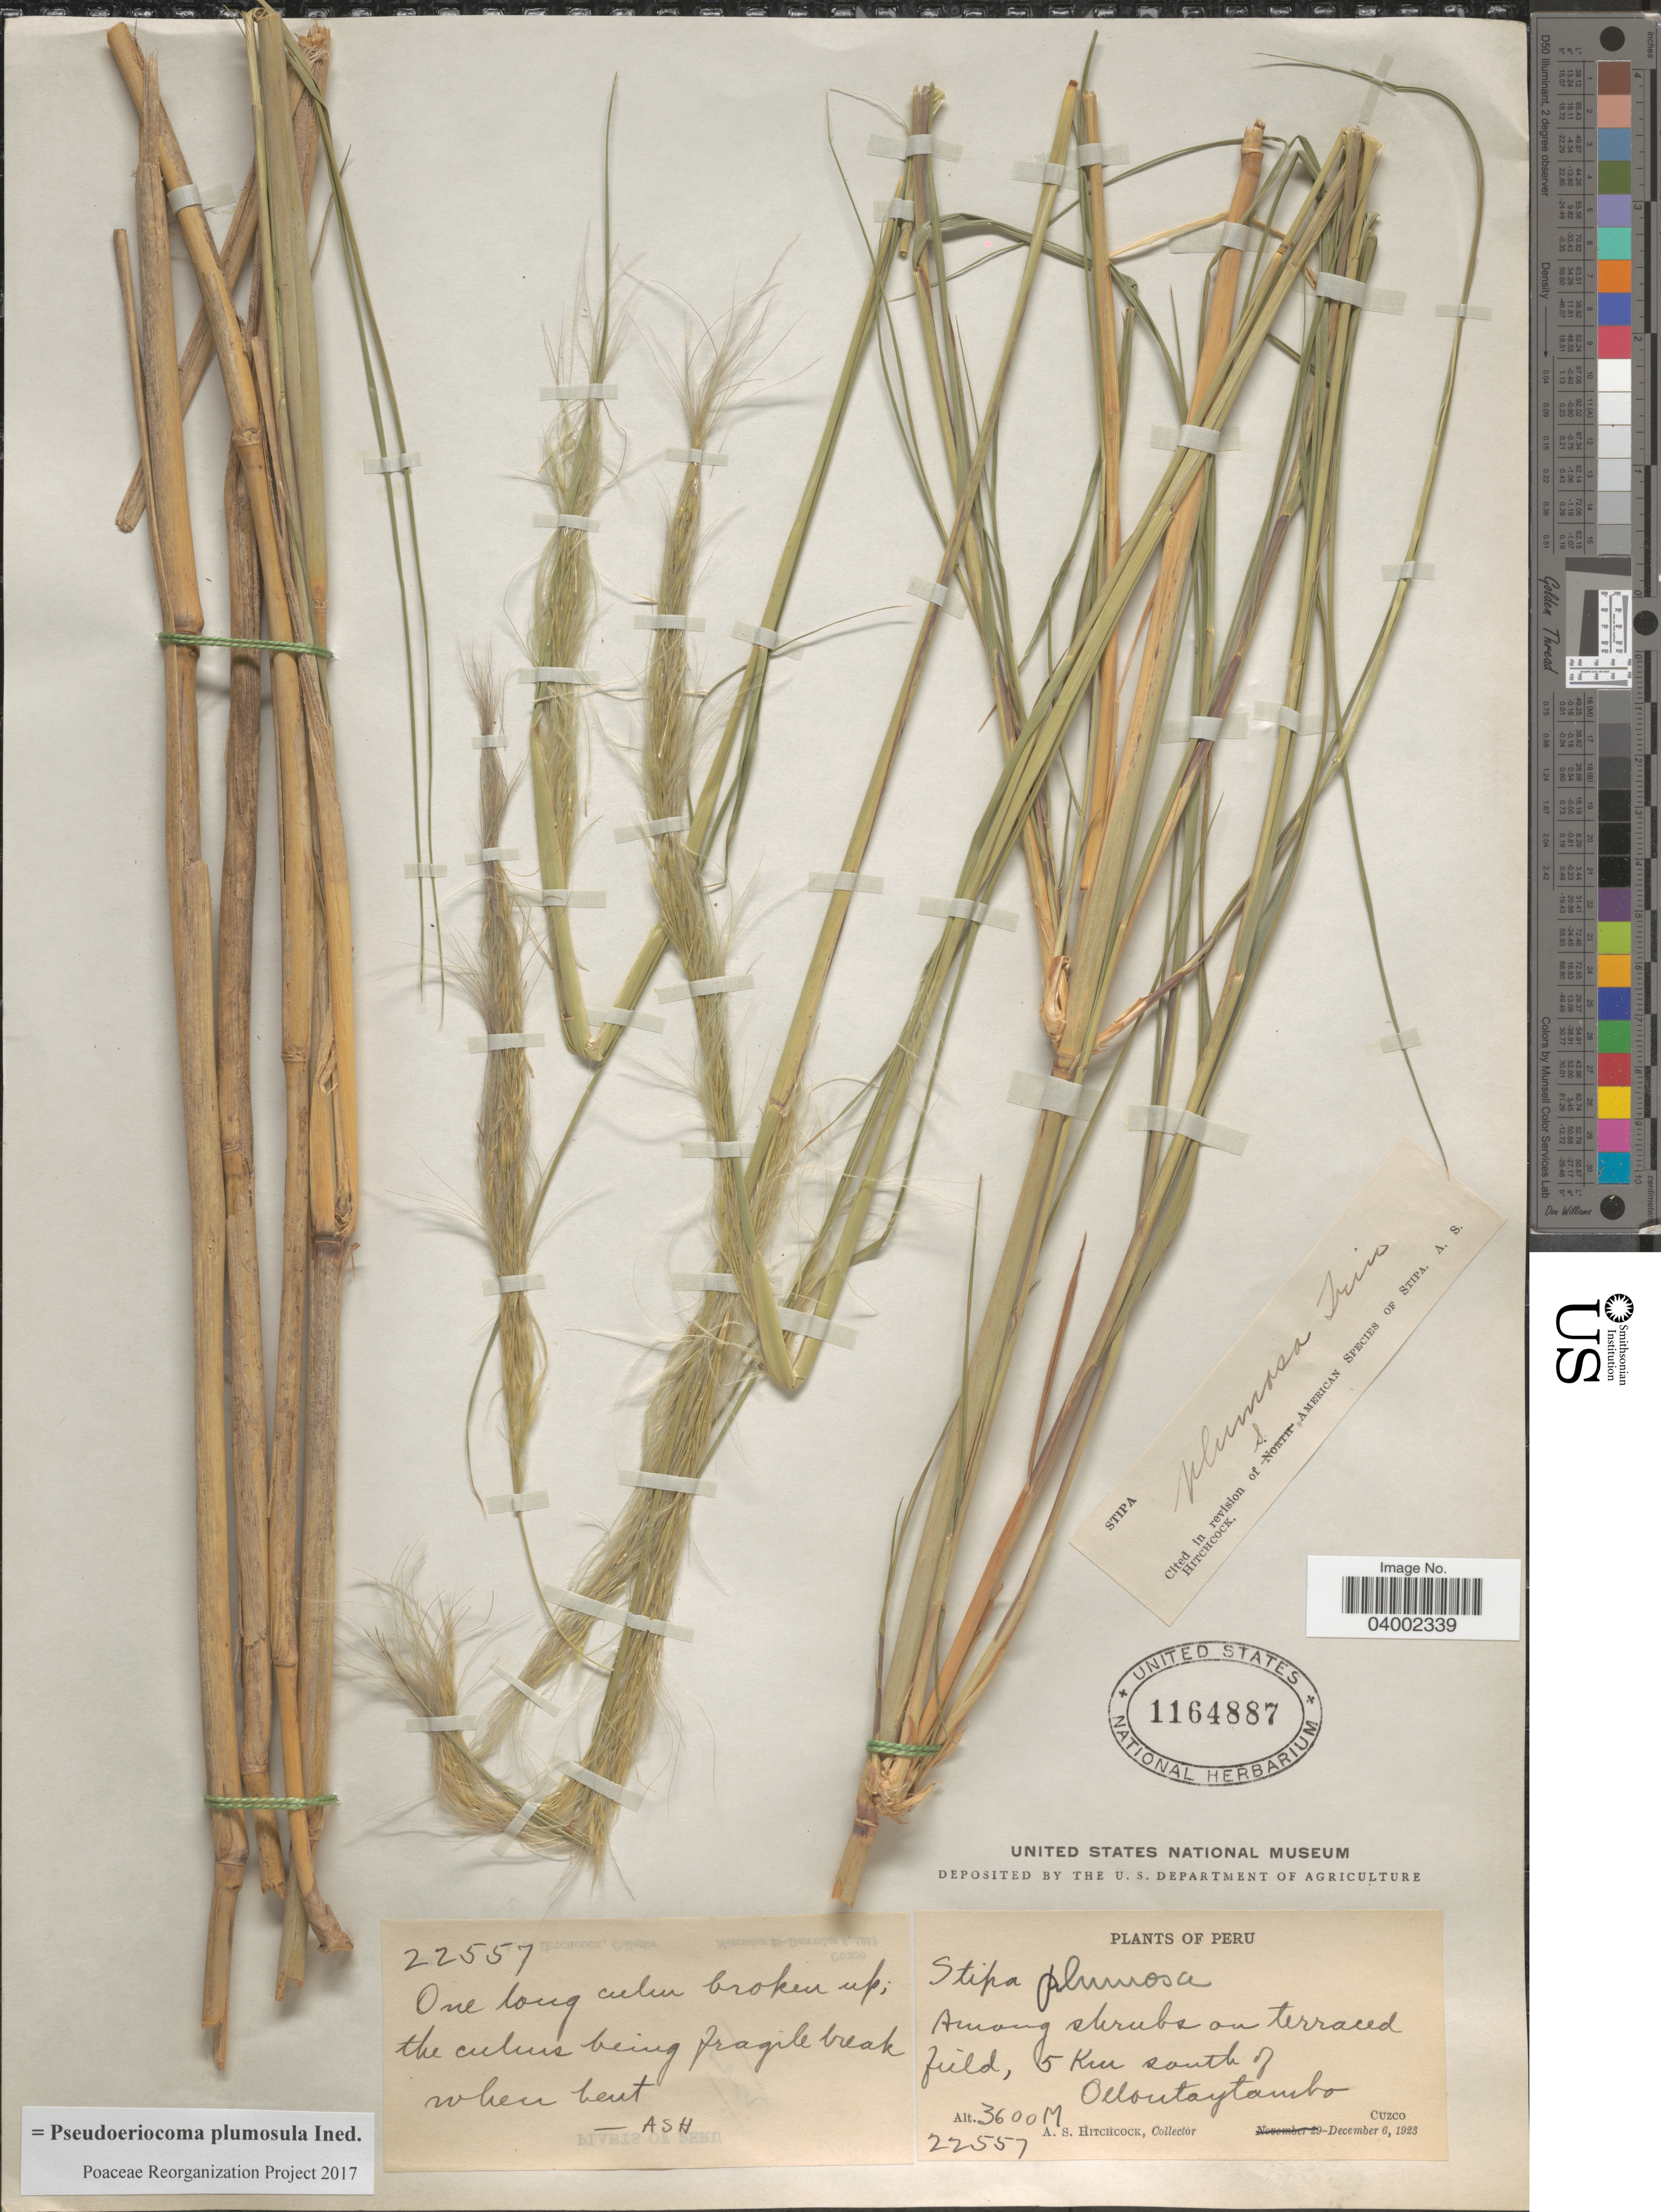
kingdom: Plantae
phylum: Tracheophyta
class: Liliopsida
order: Poales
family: Poaceae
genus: Pseudoeriocoma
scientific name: Pseudoeriocoma plumosula ined.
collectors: A. S. Hitchcock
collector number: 22557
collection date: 1923-12-06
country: Peru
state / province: Cusco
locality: Among shrubs on terraced field, 5 Km south of Ollantaytambo. Cuzco.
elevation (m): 3600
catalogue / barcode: US 1164887